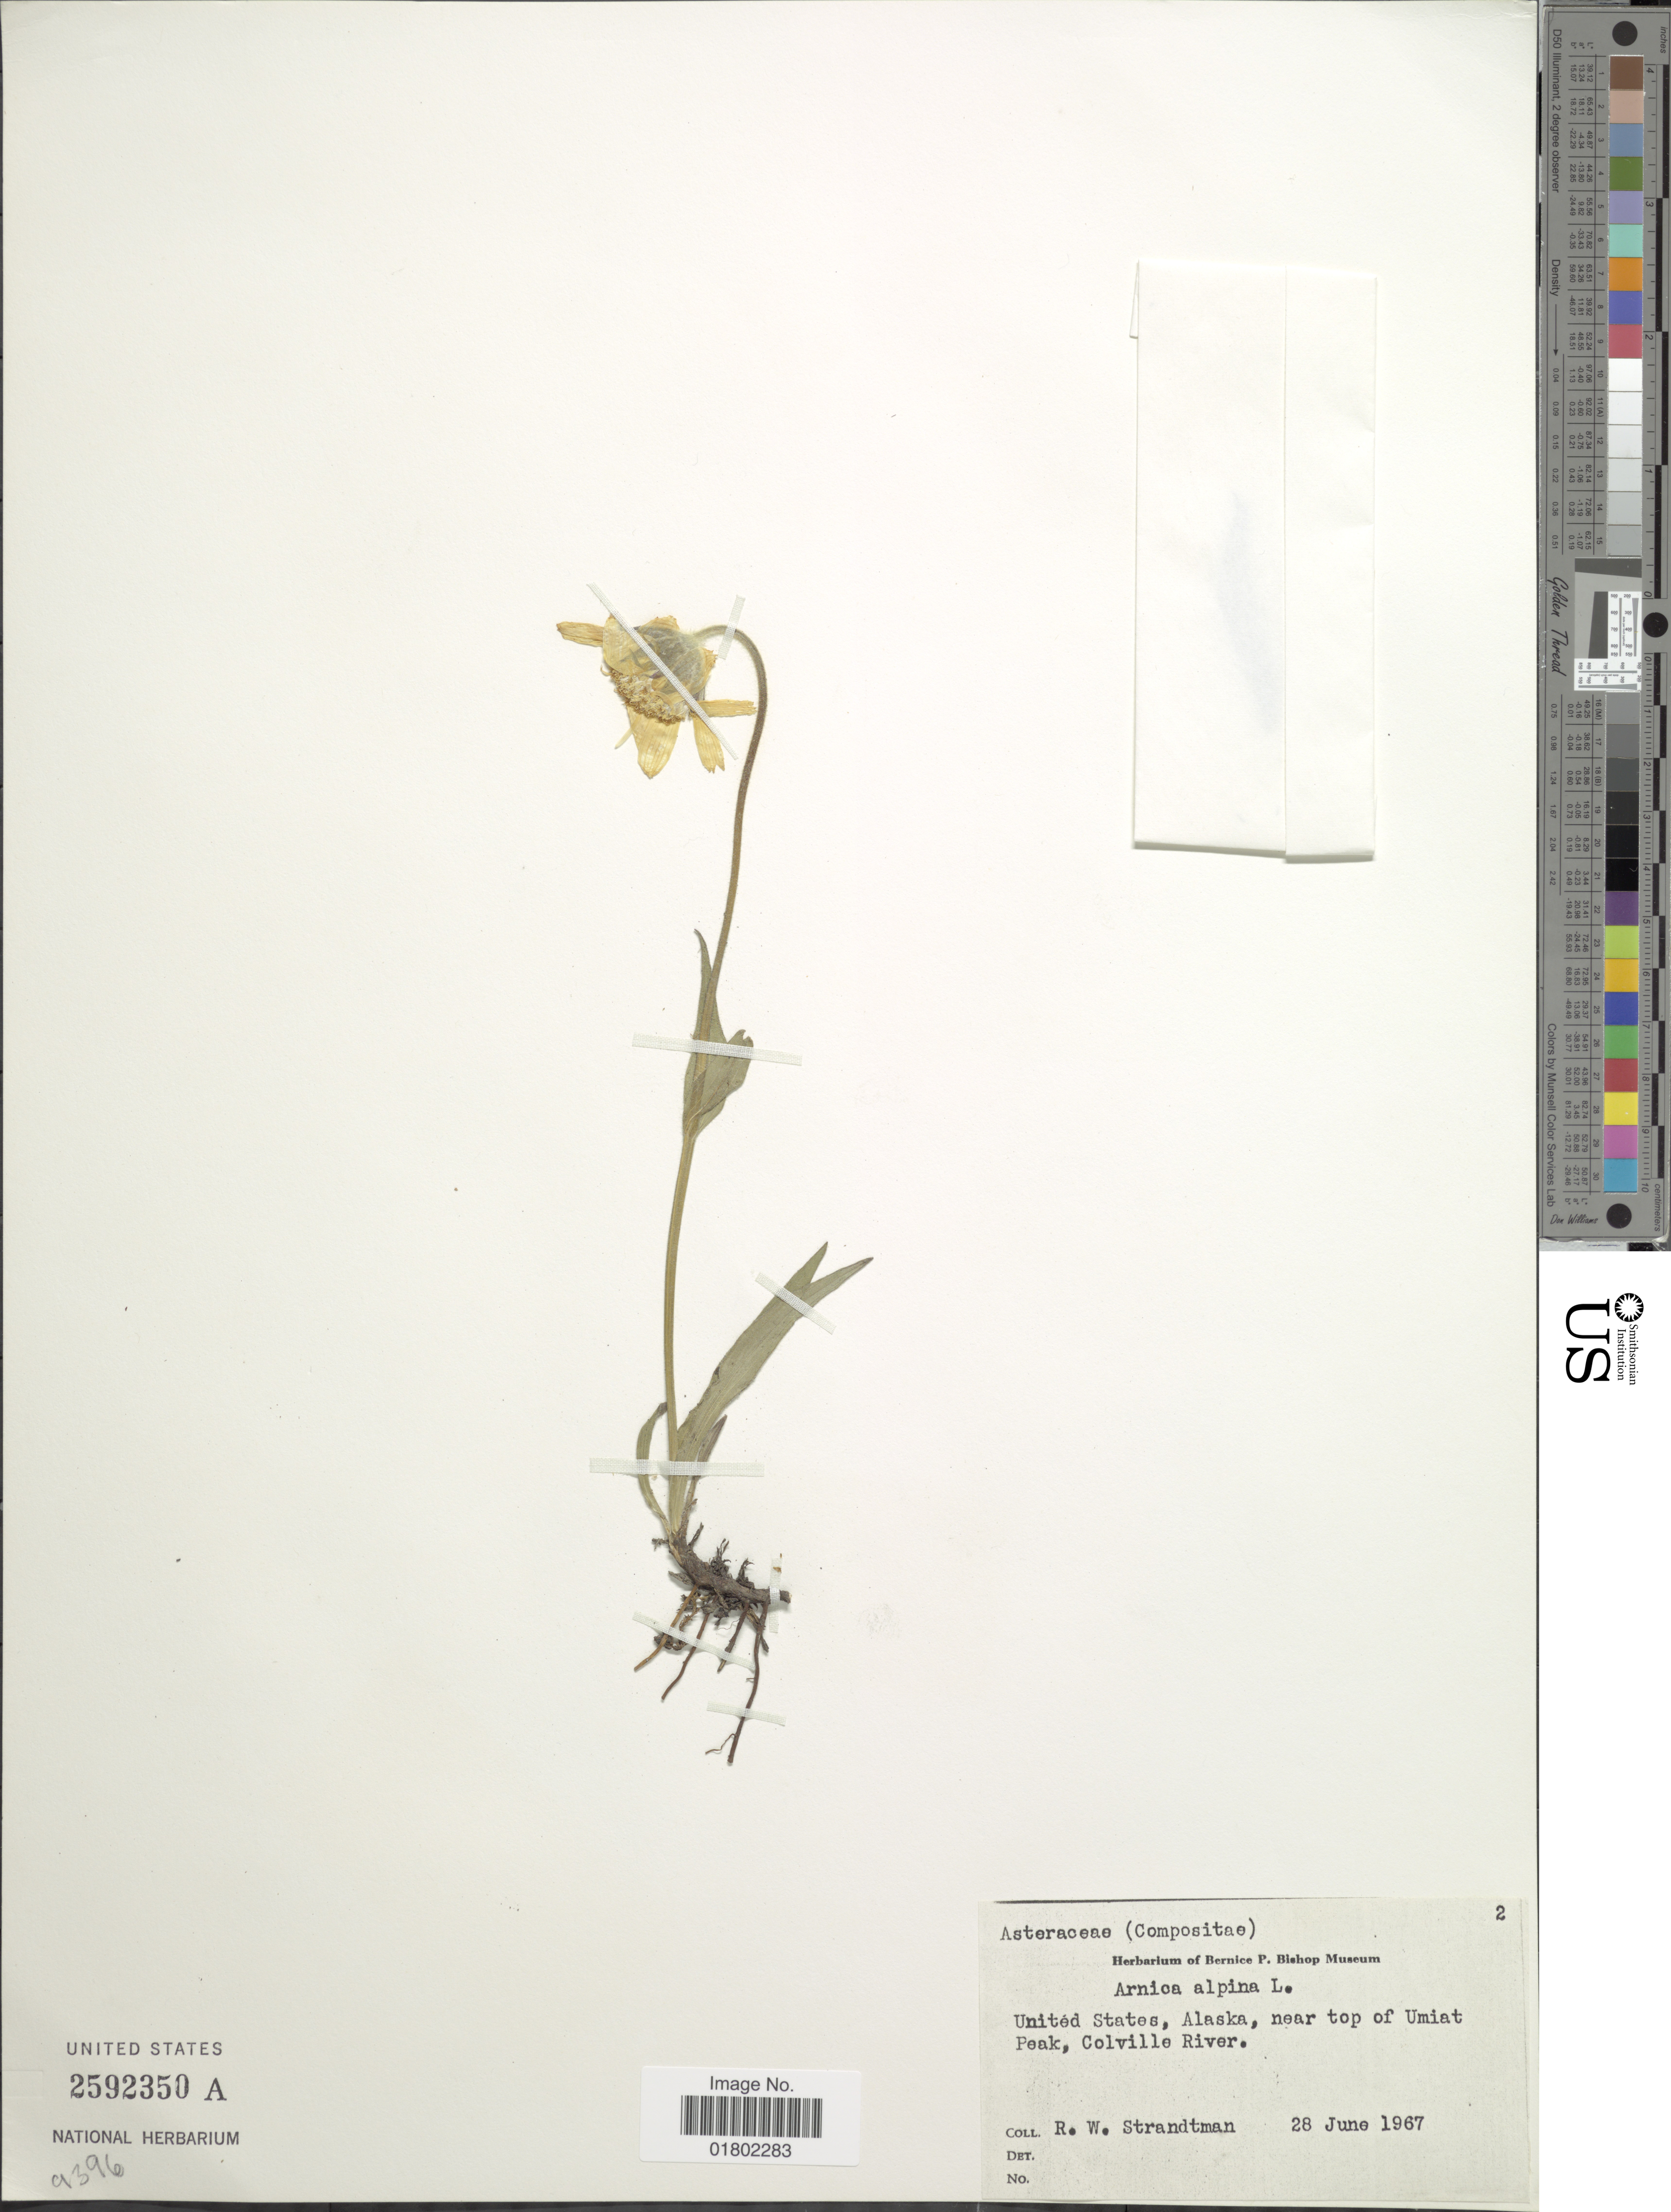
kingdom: Plantae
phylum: Tracheophyta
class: Magnoliopsida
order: Asterales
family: Asteraceae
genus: Arnica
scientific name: Arnica alpina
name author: Willd. ex Steud.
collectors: R. Strandtmann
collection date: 1967-06-28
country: United States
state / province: Alaska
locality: Near top of Umiat Peak, Colville River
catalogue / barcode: US 2592350A